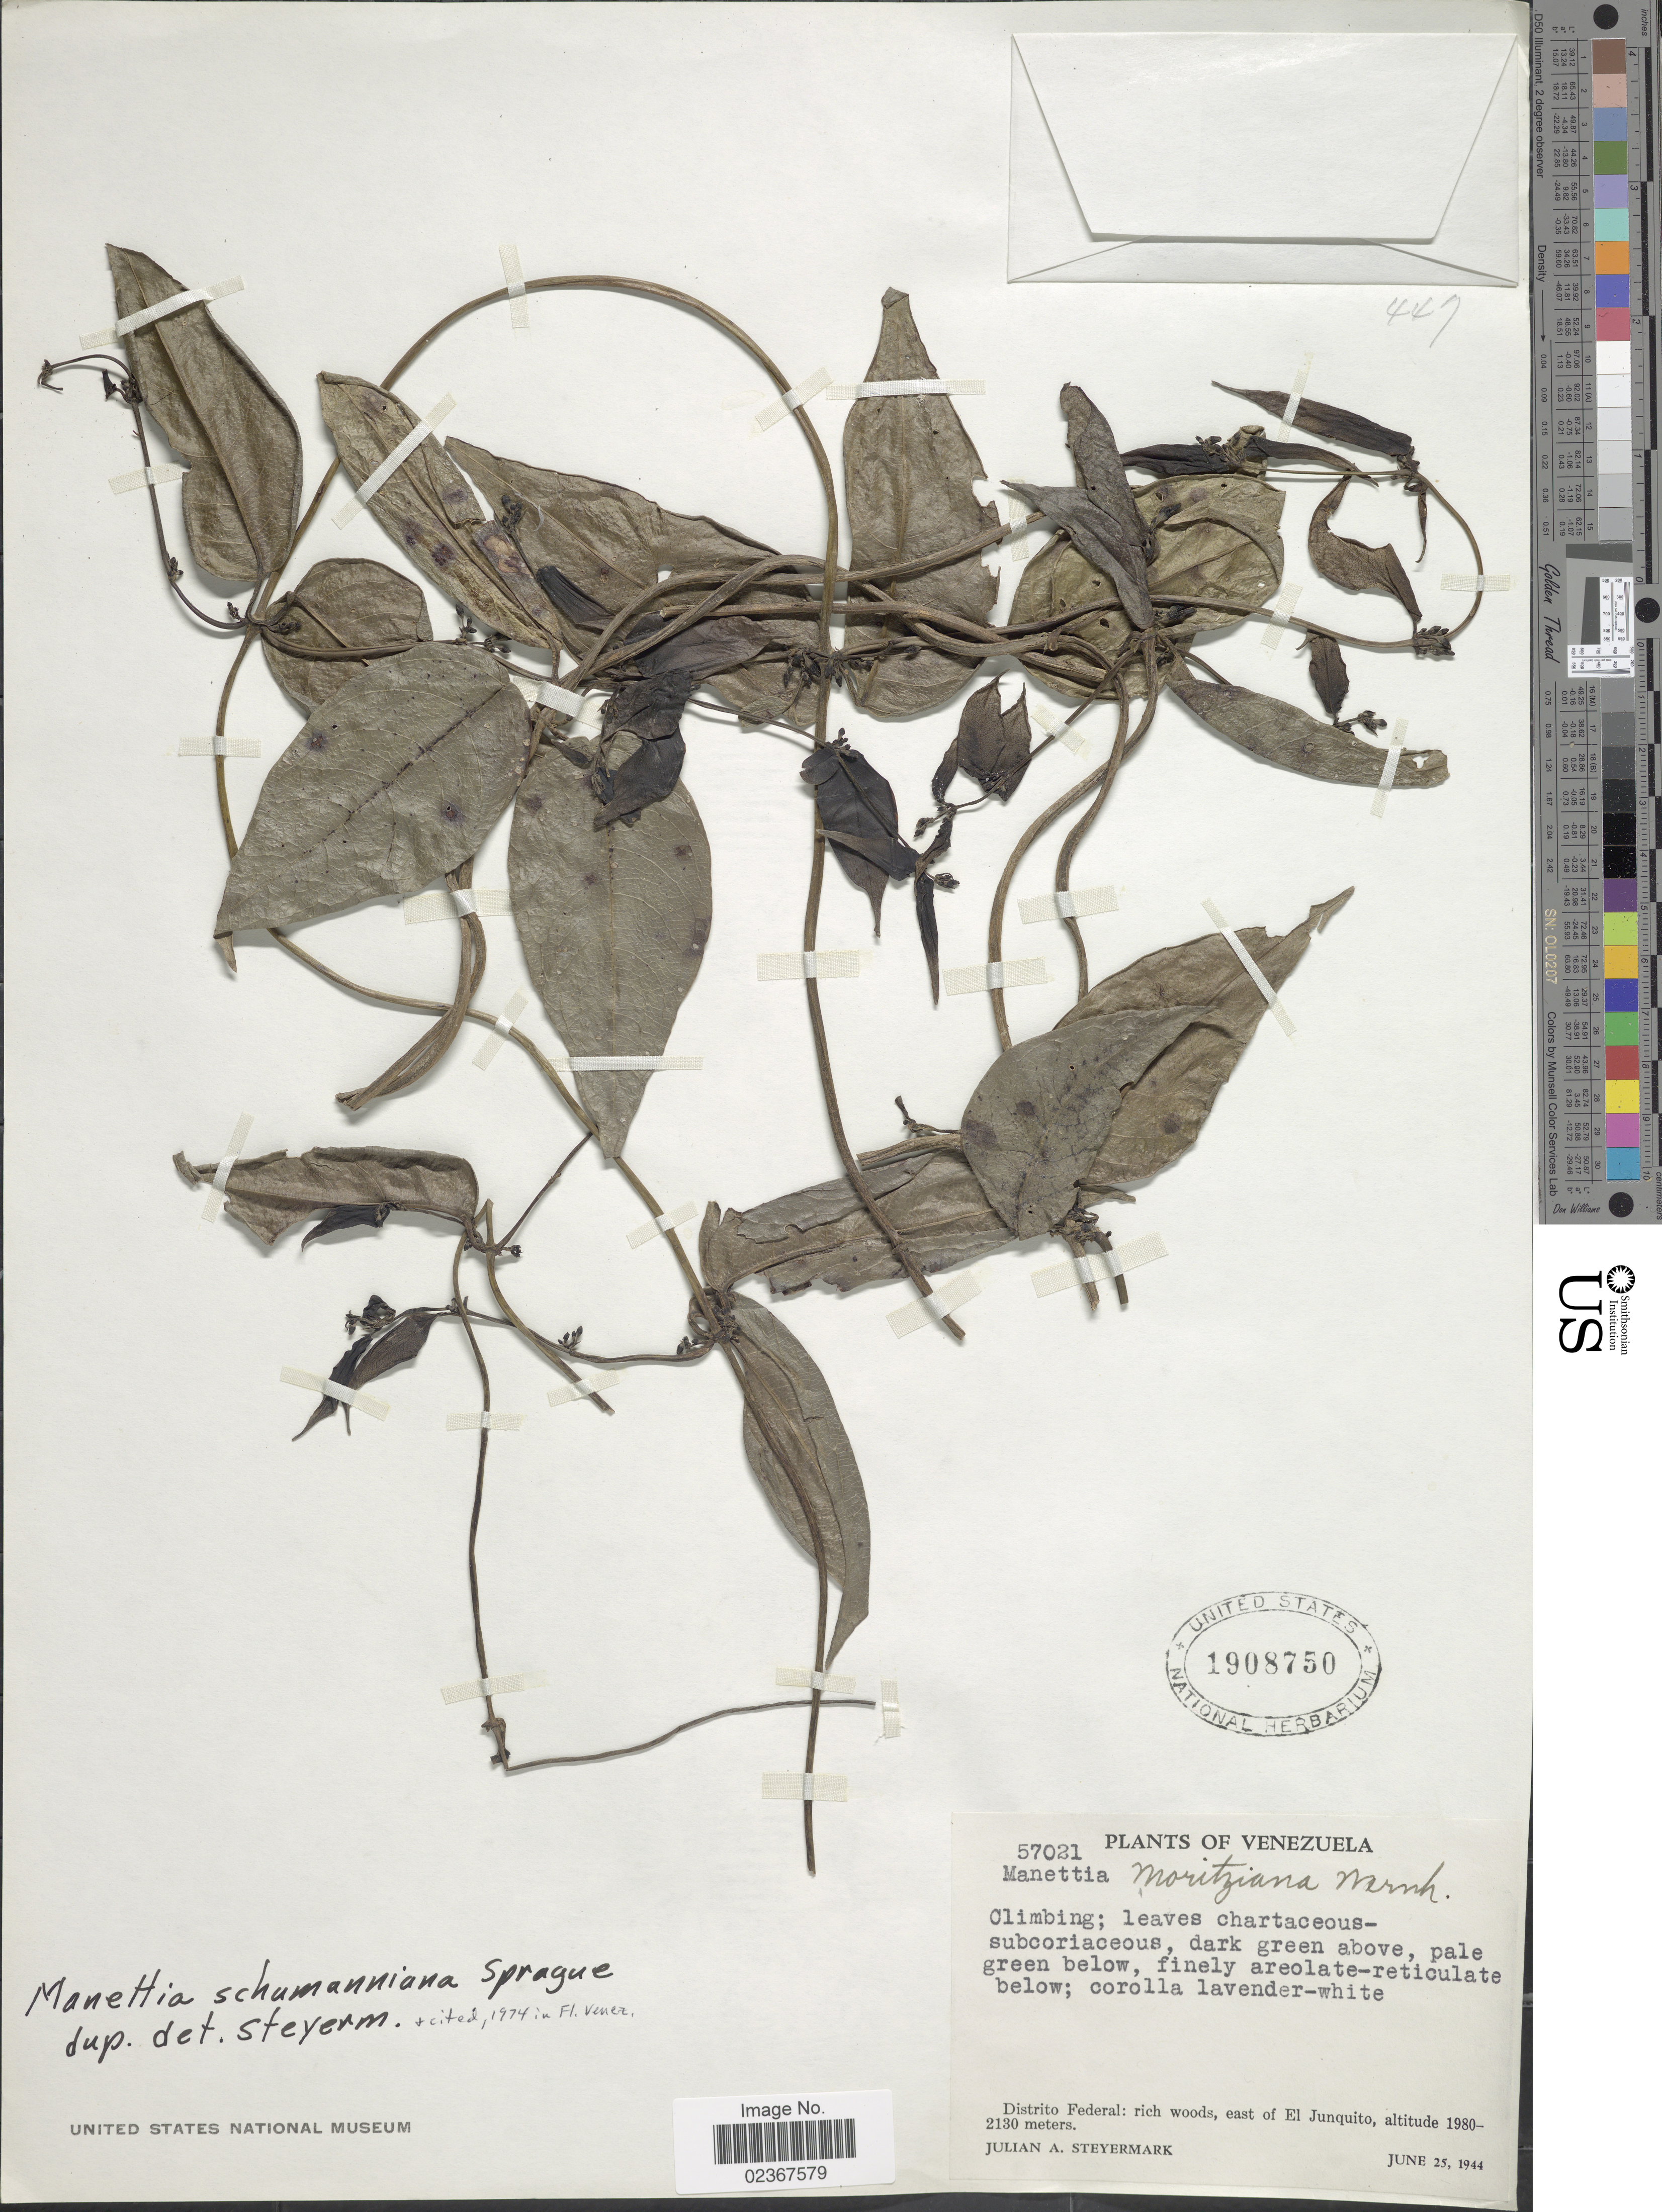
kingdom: Plantae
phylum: Tracheophyta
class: Magnoliopsida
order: Gentianales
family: Rubiaceae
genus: Manettia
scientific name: Manettia schumanniana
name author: Sprague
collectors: J. Steyermark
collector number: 57021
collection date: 1944-06-25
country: Venezuela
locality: Distrito Federal: rich woods, east of El Junquito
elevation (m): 1980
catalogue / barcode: US 1908750